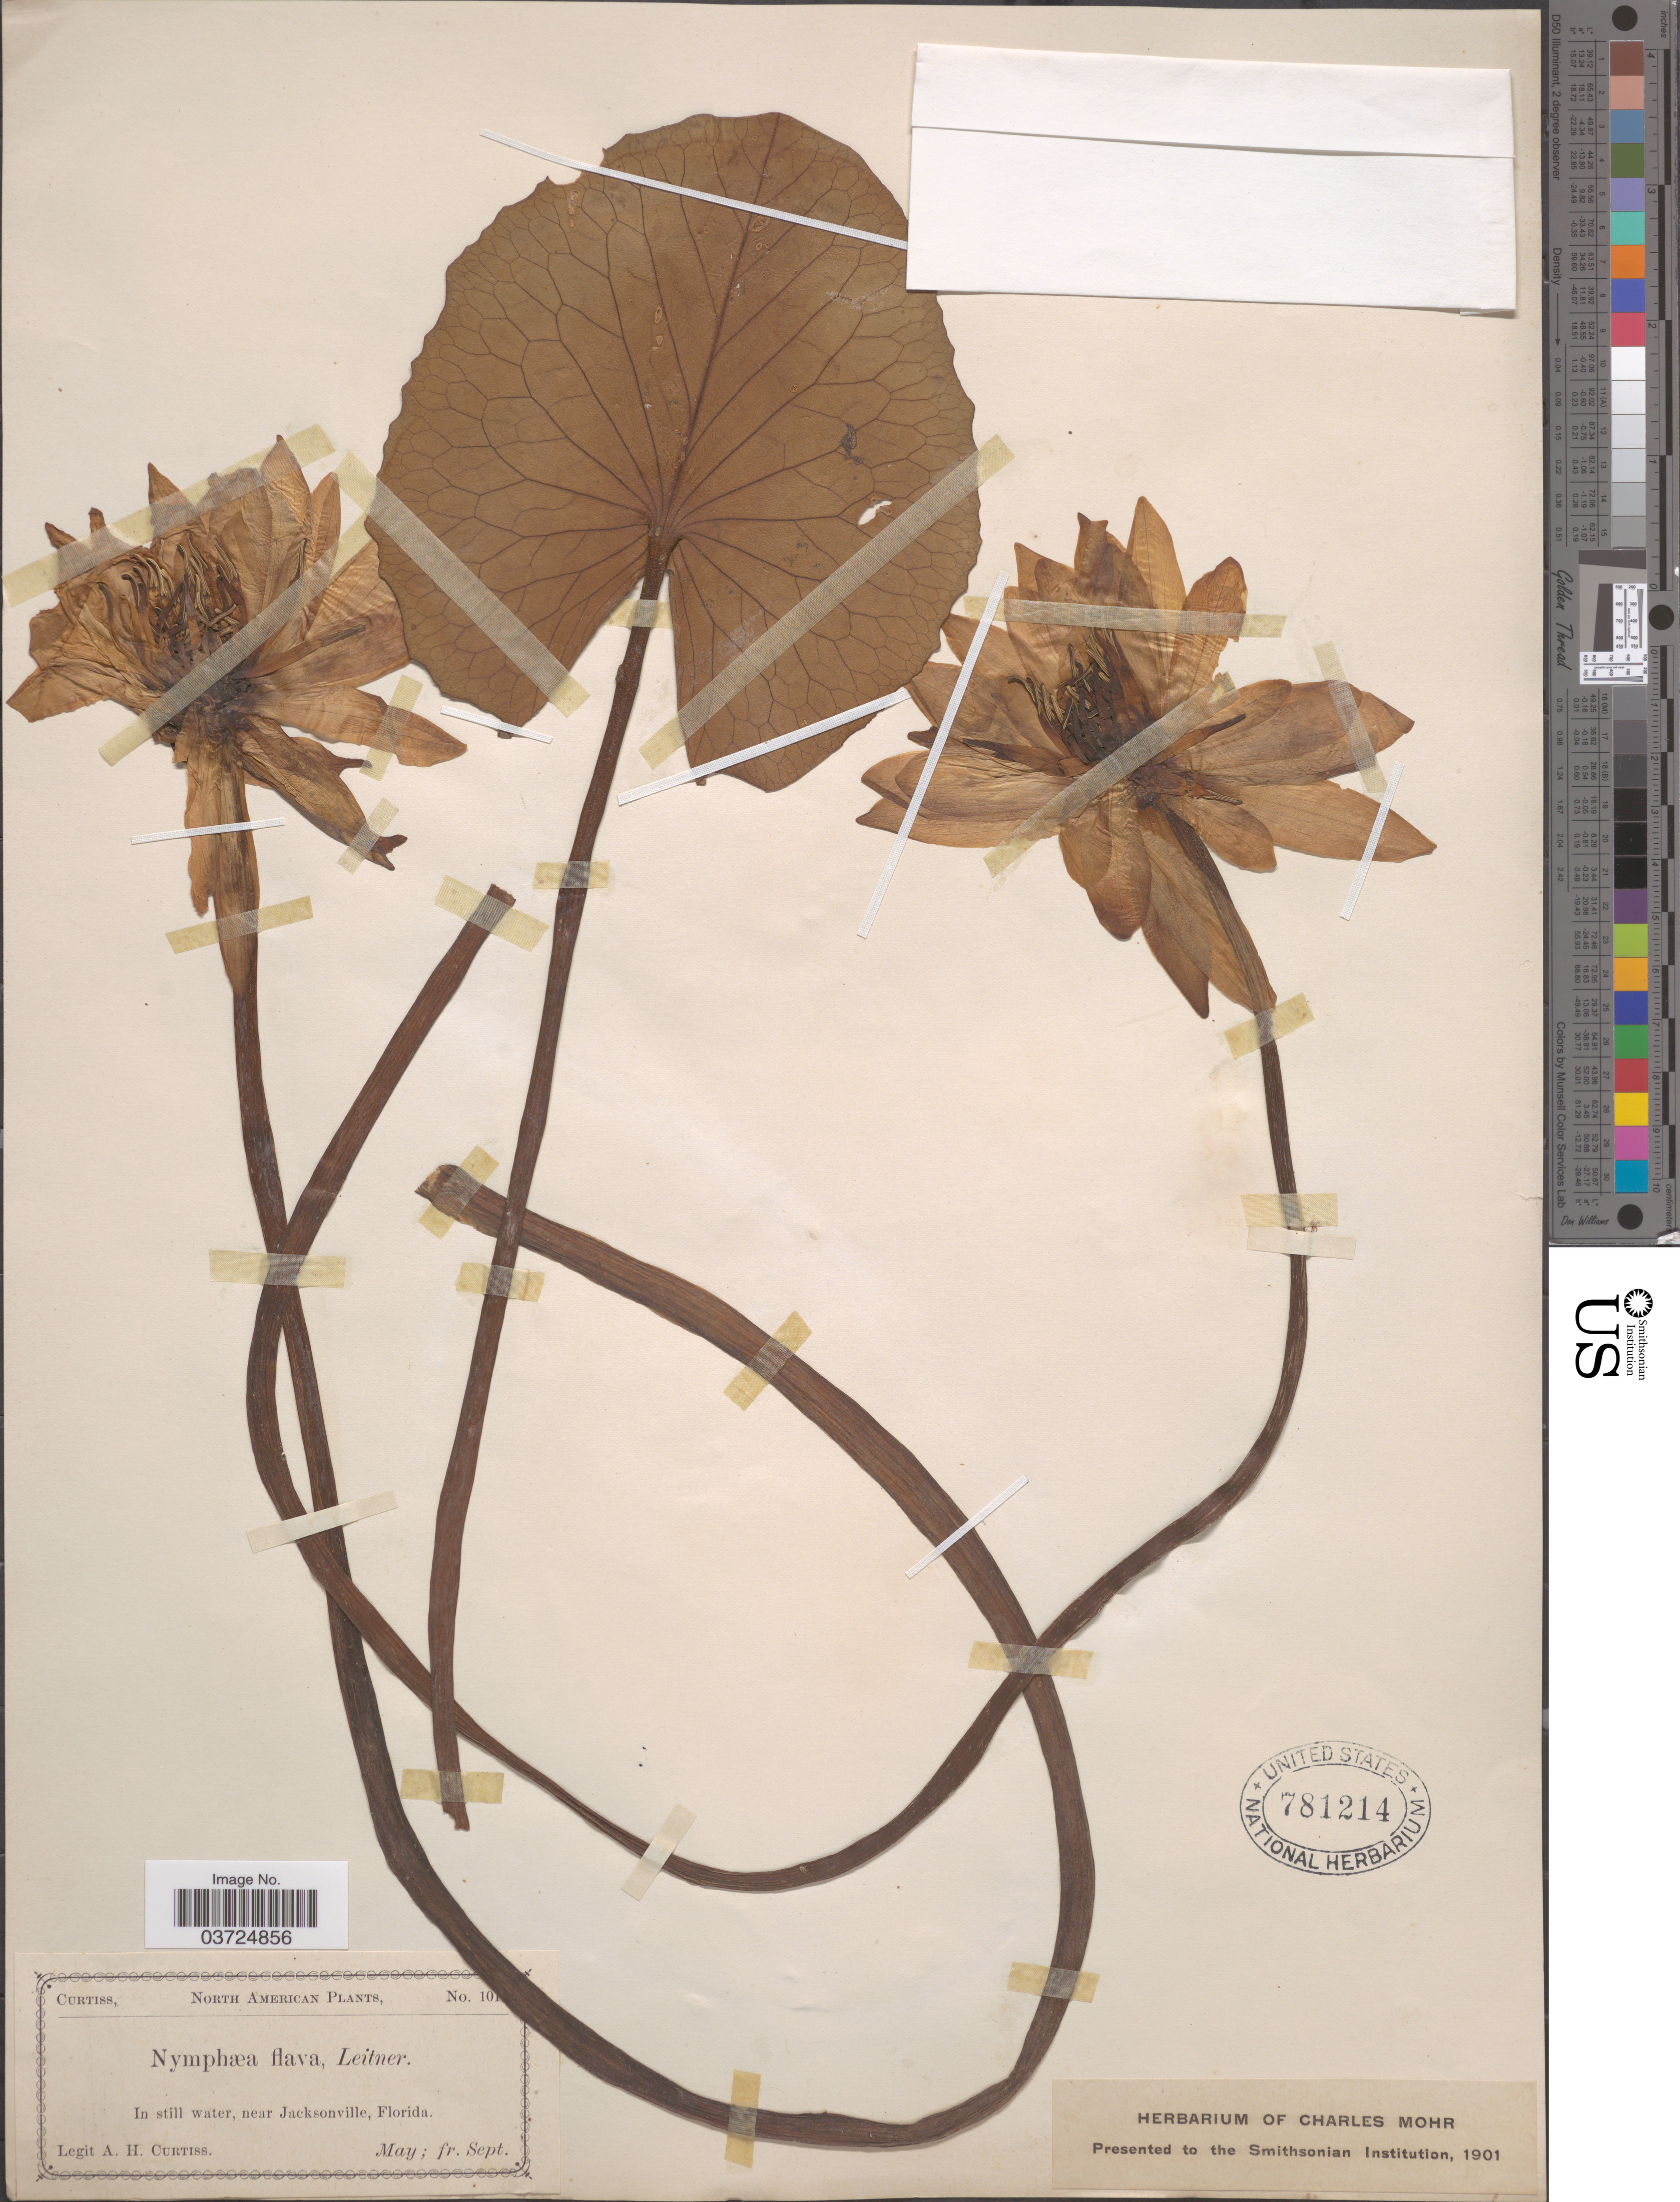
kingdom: Plantae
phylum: Tracheophyta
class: Magnoliopsida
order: Nymphaeales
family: Nymphaeaceae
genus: Nymphaea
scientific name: Nymphaea flava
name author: Leitn.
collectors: A. H. Curtiss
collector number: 10!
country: United States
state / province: Florida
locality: In still water, near Jacksonville.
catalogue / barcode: US 781214